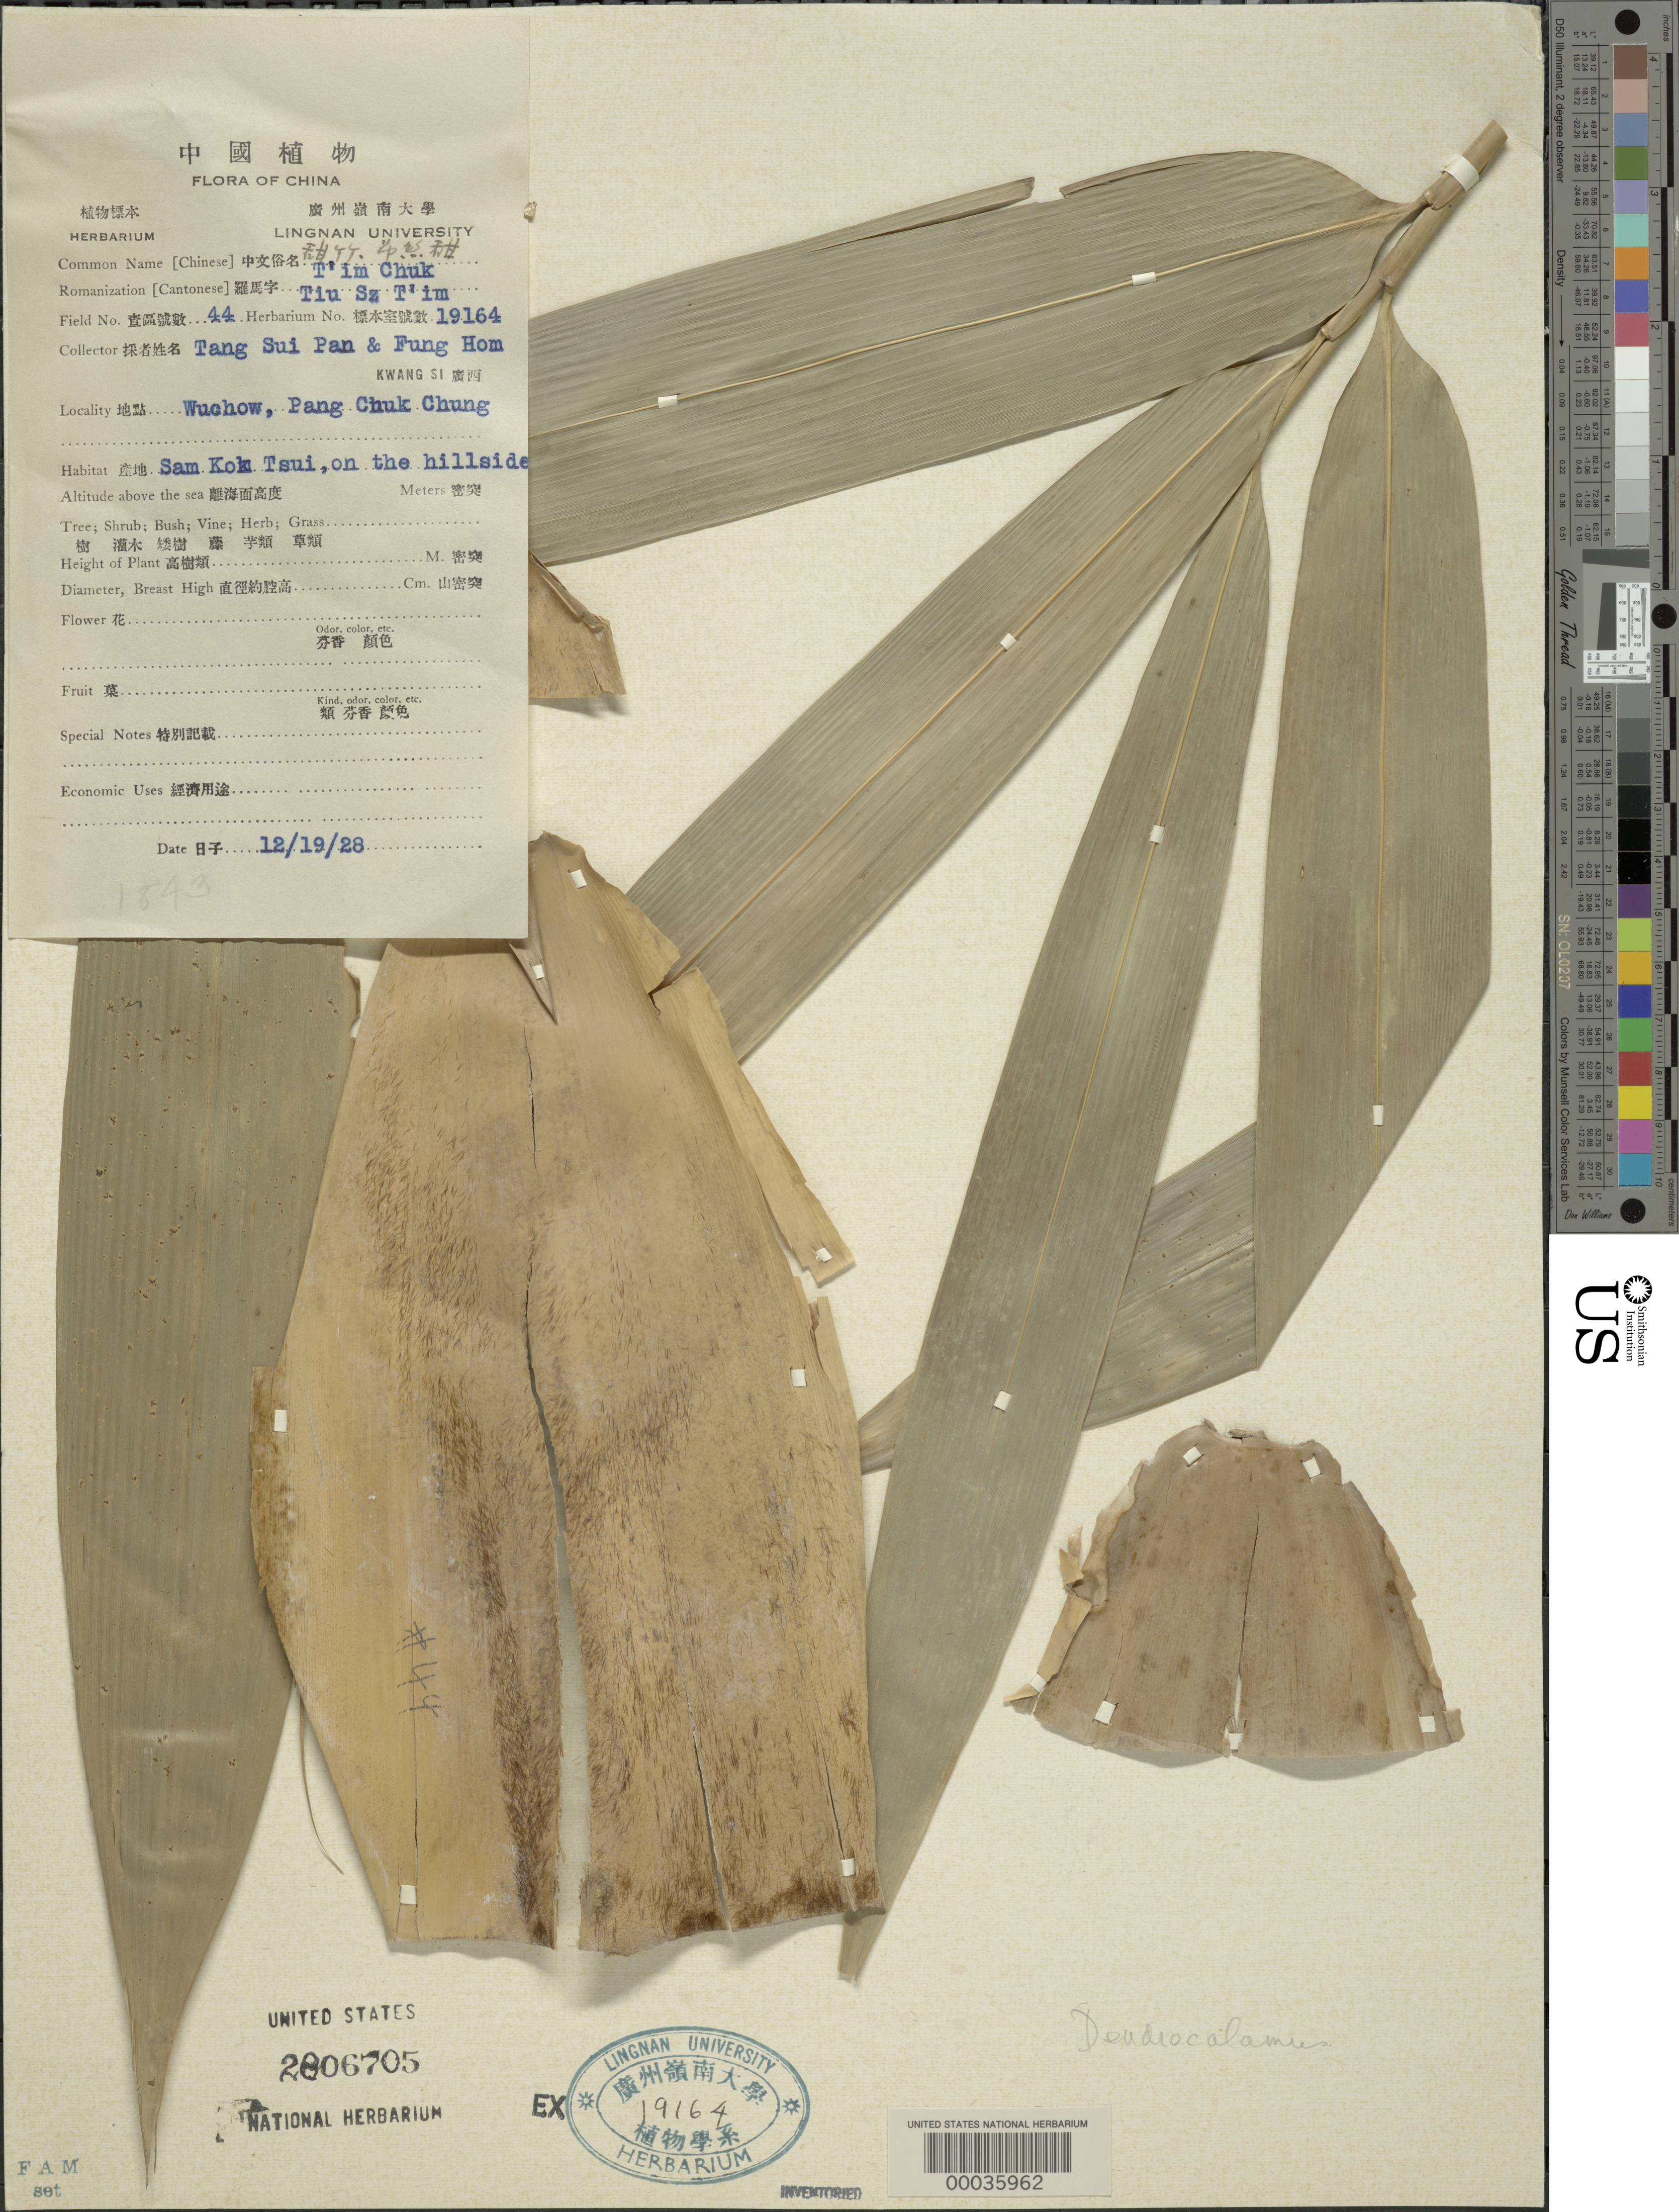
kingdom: Plantae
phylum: Tracheophyta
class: Liliopsida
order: Poales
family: Poaceae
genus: Dendrocalamus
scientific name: Dendrocalamus sp.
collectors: S. P. Tang & H. L. Fung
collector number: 44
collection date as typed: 19 Dec 1928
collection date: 1928-12-19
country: China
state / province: Jiangxi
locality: Wuchow, pang chuk chung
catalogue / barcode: US 2806705